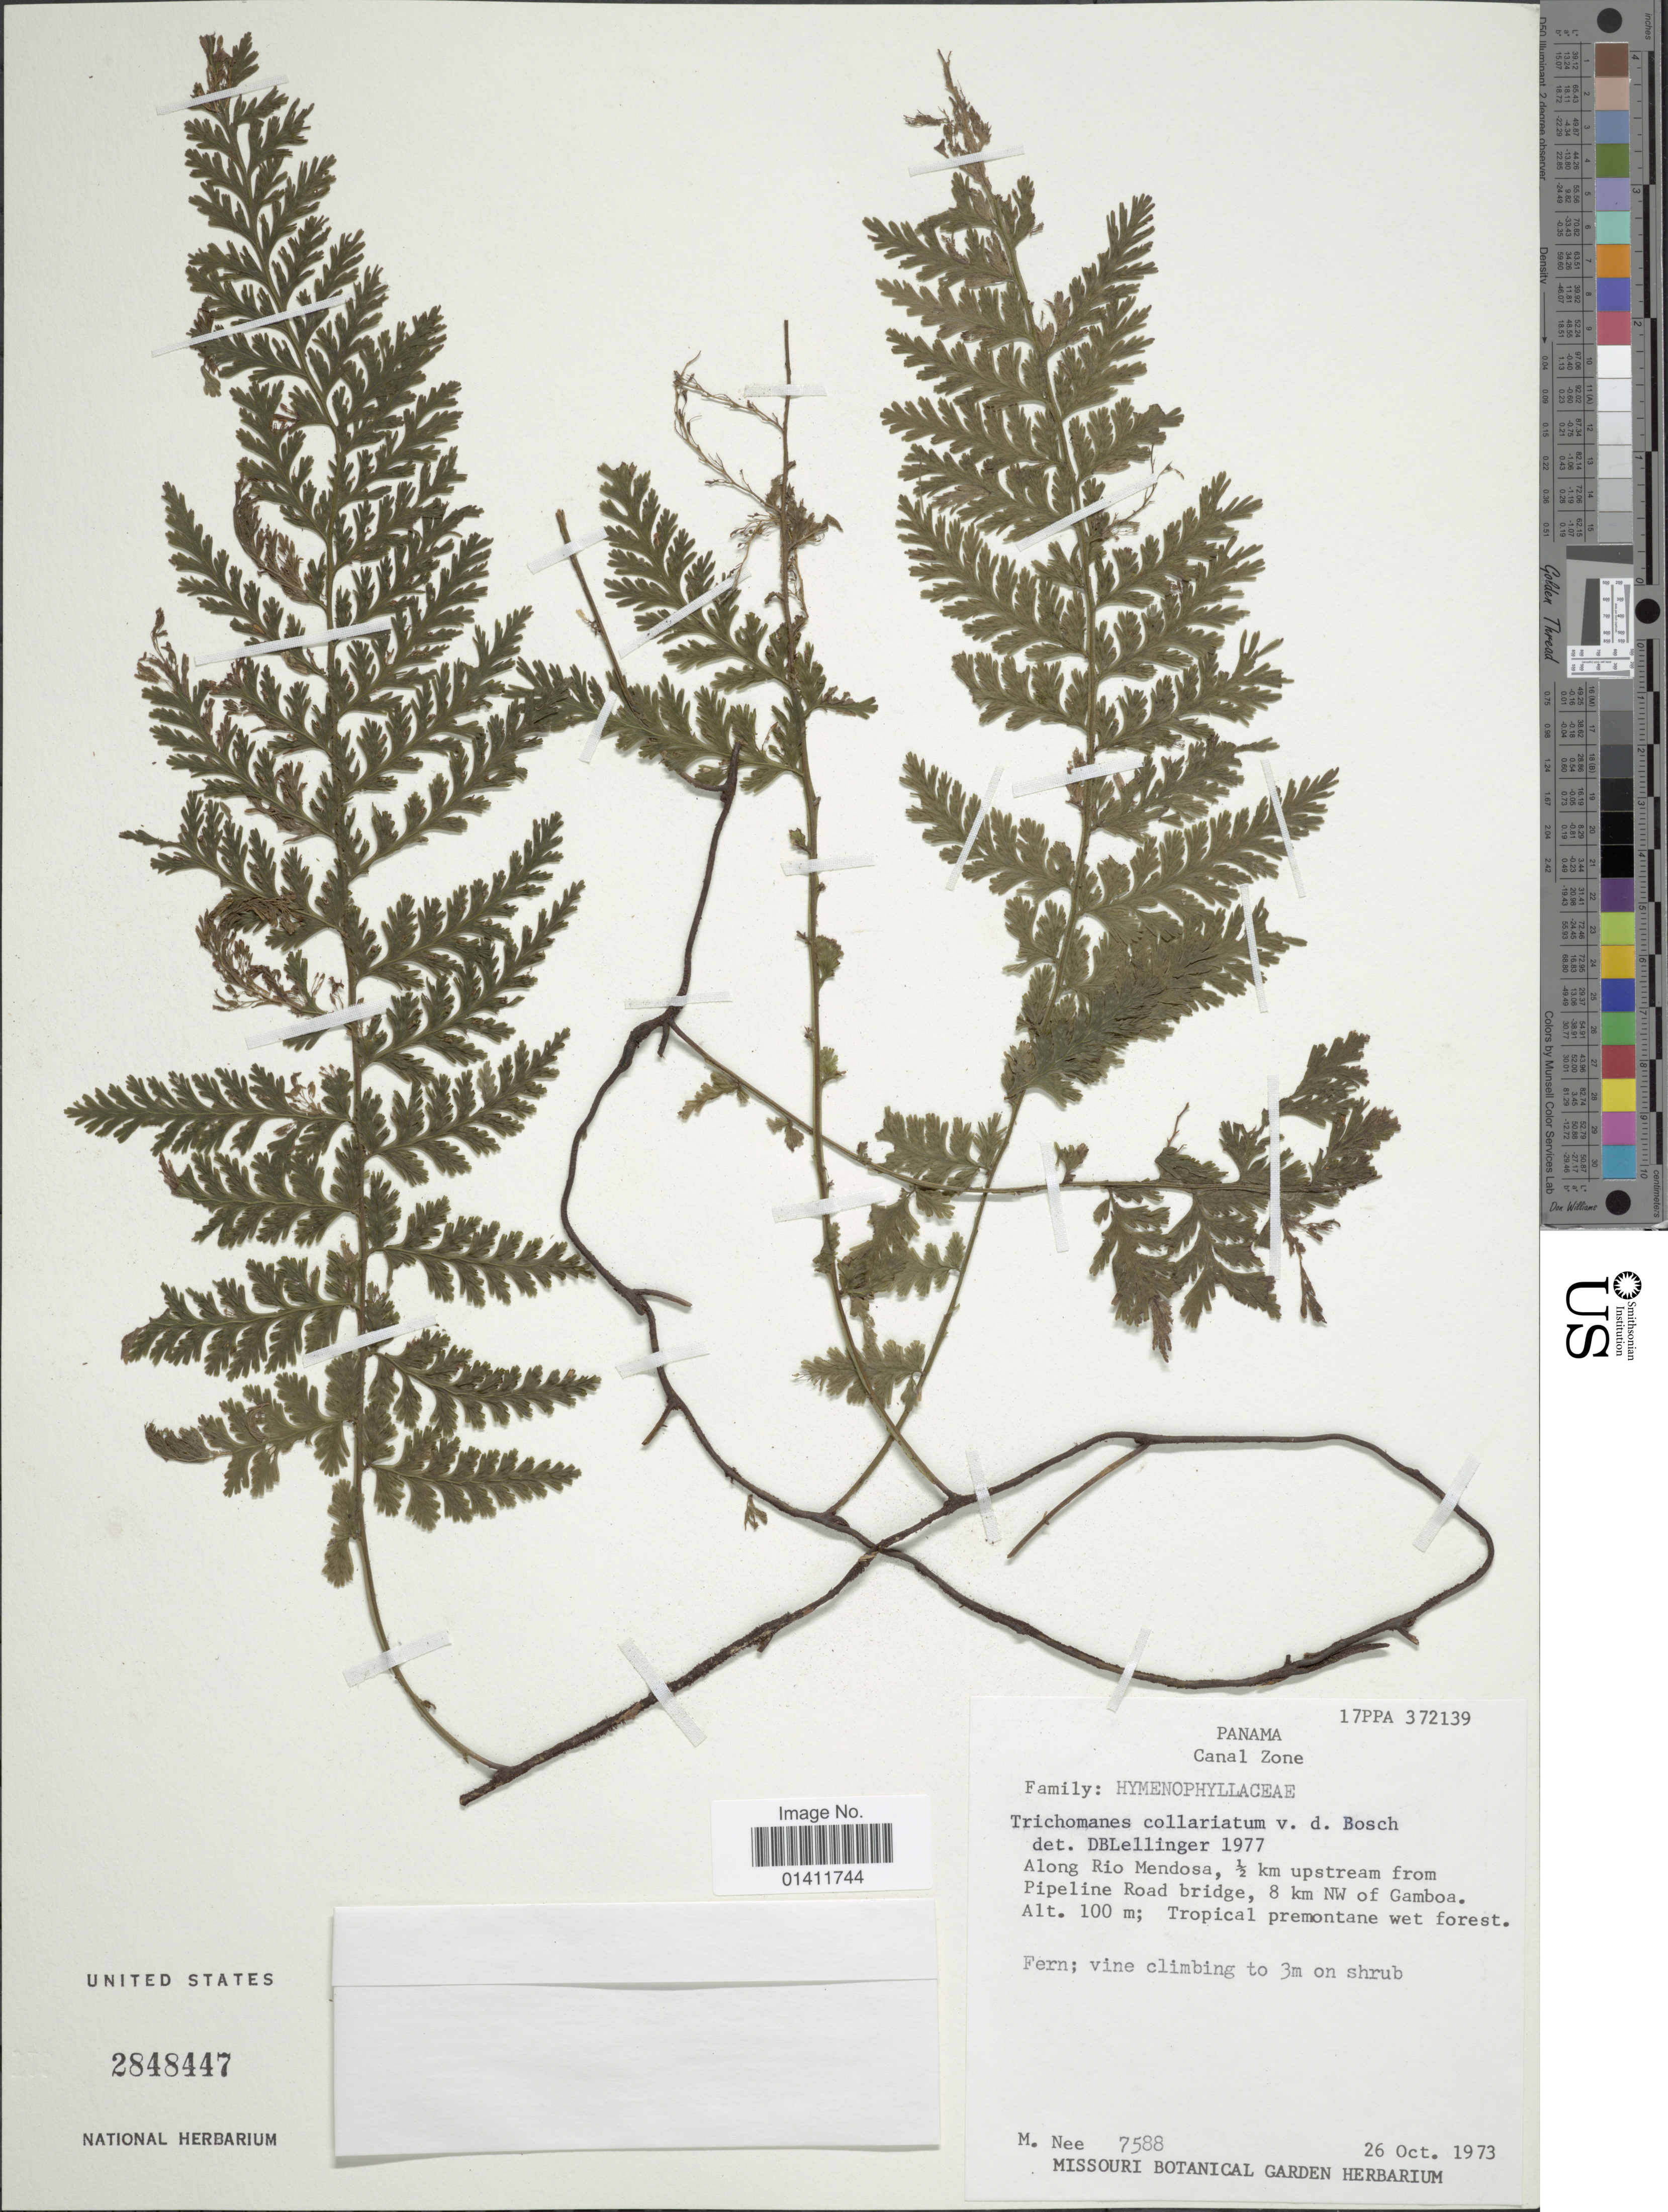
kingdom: Plantae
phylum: Tracheophyta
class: Polypodiopsida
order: Hymenophyllales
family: Hymenophyllaceae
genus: Vandenboschia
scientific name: Vandenboschia collariata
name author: (Bosch) Ebihara & K. Iwats.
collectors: M. Nee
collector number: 7588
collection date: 1973-10-26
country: Panama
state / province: Colón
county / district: Canal Zone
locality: Canal Zone. Along Rio Mendosa, 1/2 km upstream from Pipeline Road bridge, 8 km NW of Gamboa.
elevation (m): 100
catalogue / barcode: US 2848447